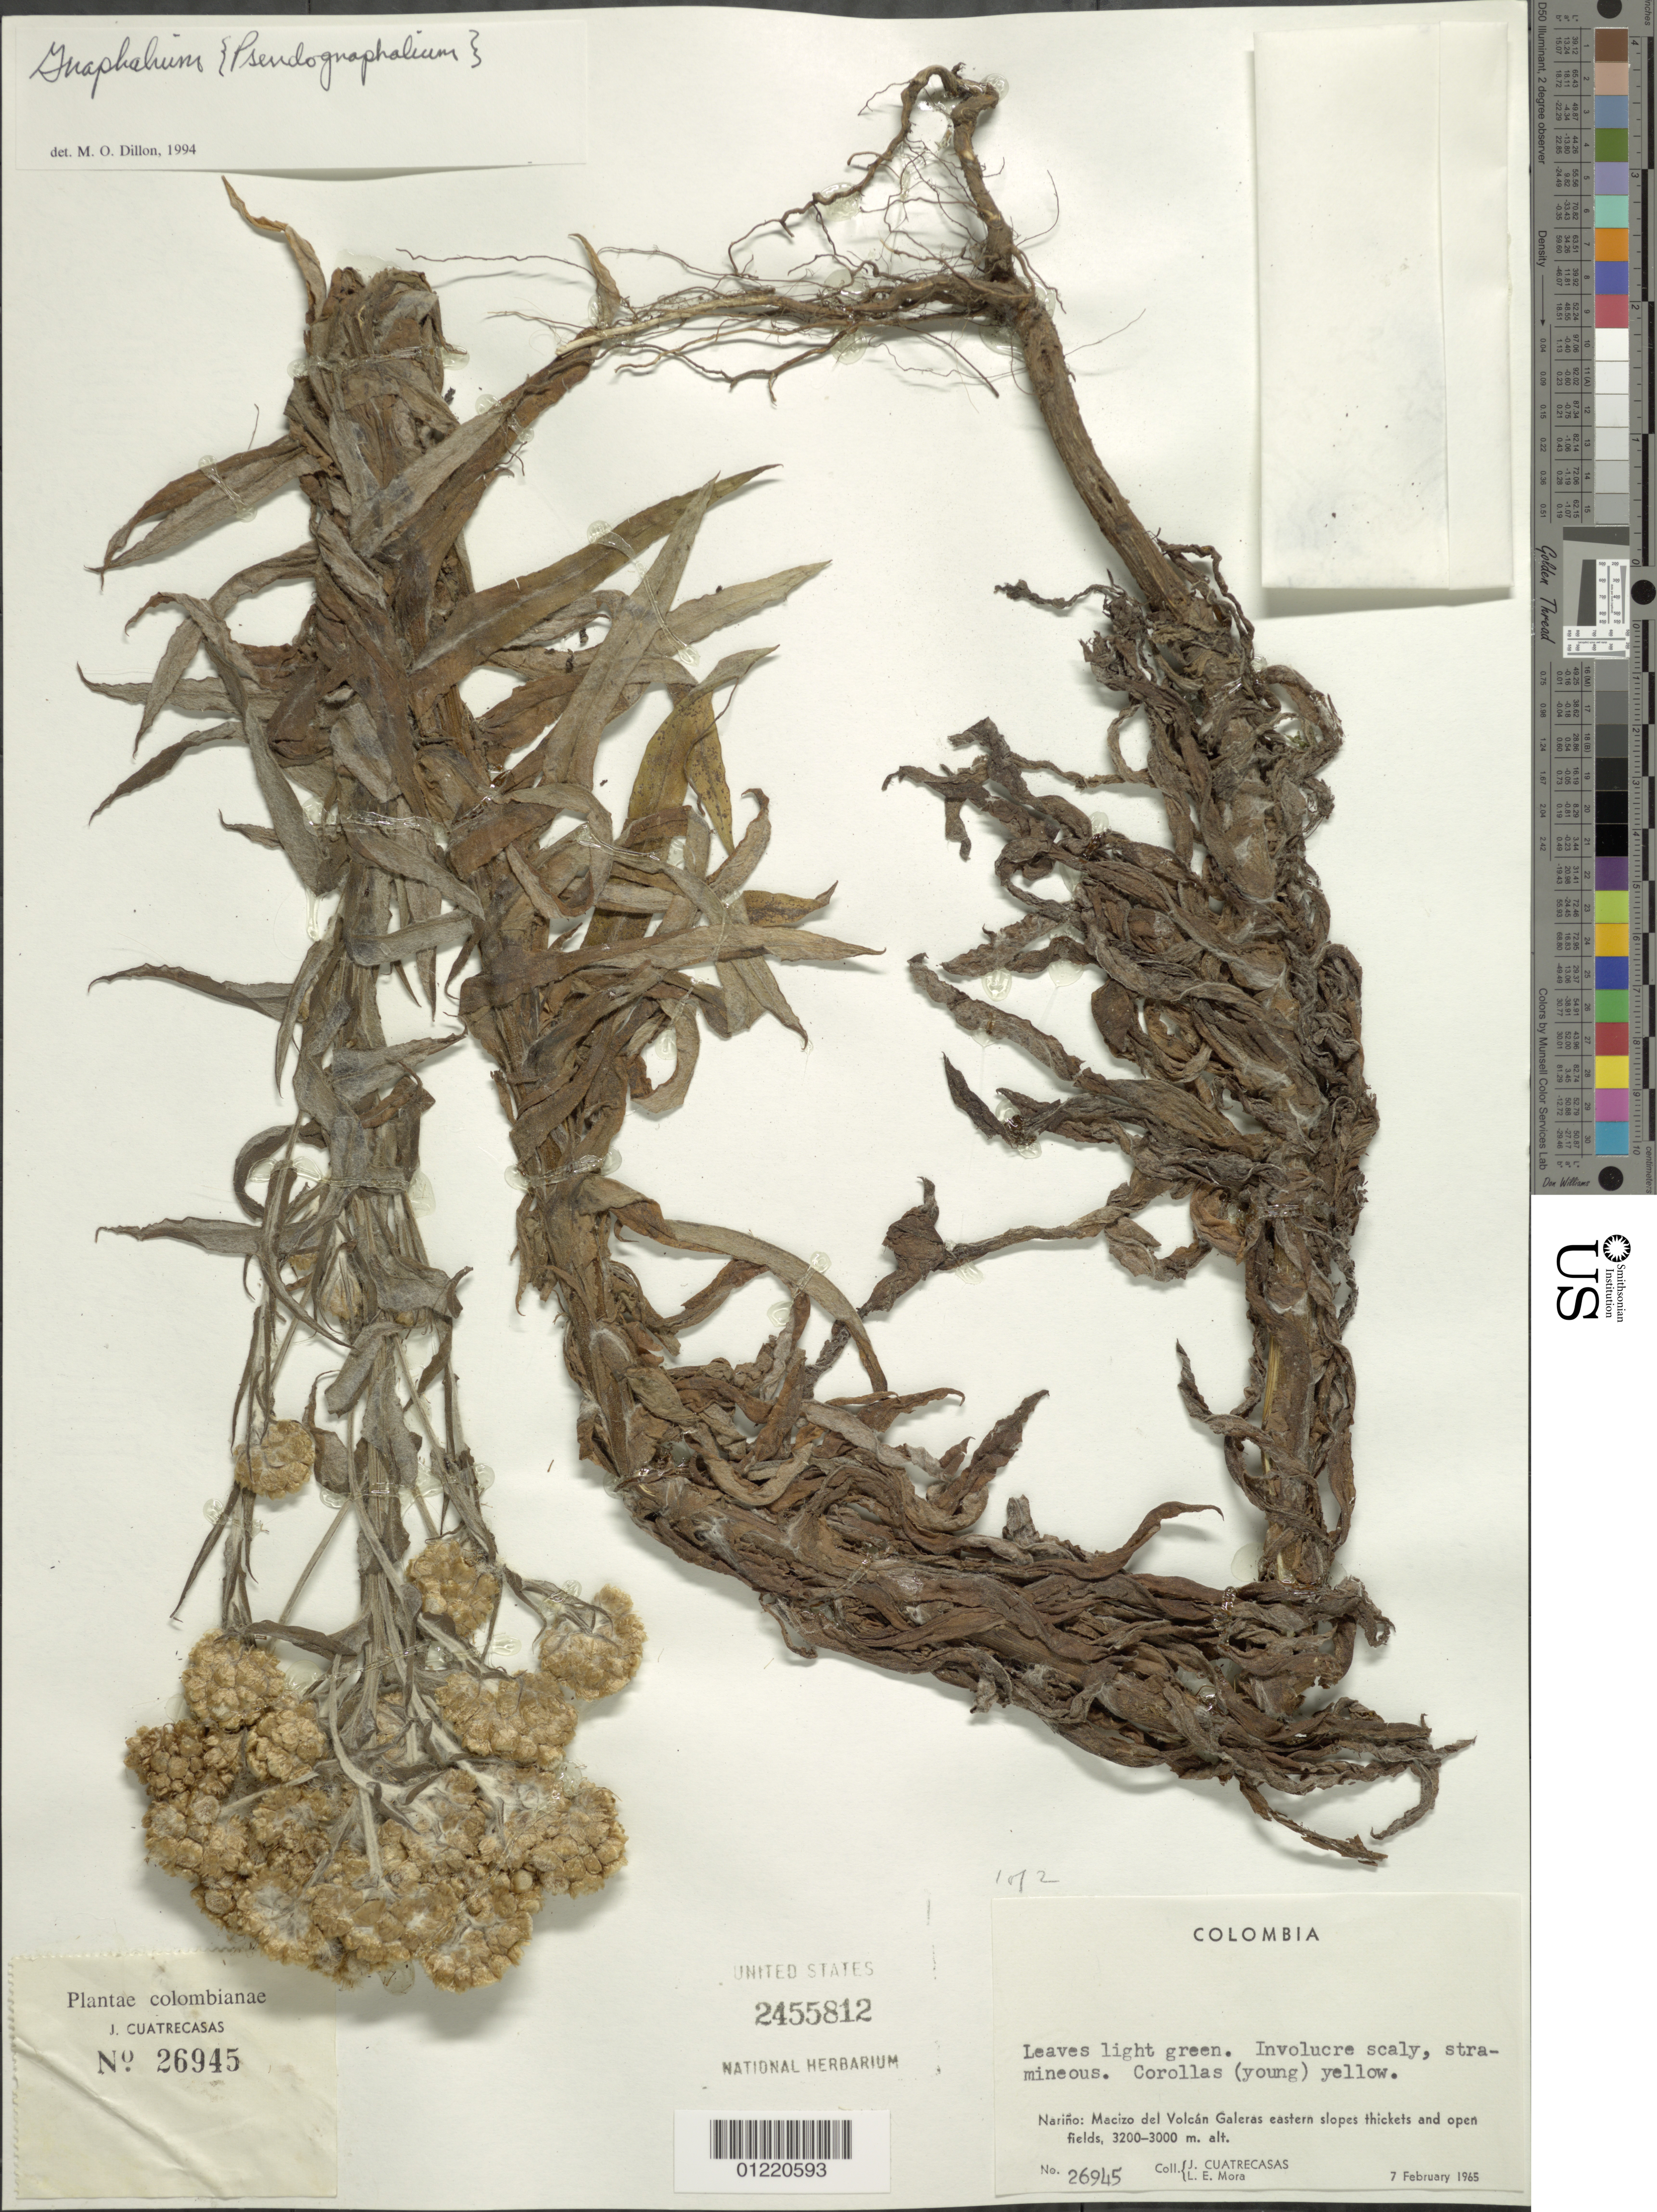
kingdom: Plantae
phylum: Tracheophyta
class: Magnoliopsida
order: Asterales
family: Asteraceae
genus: Pseudognaphalium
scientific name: Pseudognaphalium sp.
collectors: J. Cuatrecasas & L. Mora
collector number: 26945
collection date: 1965-02-07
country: Colombia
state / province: Nariño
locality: Macizo del Volcán Galeras, eastern slopes.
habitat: thickets and open fields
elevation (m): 3000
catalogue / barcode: US 2455812